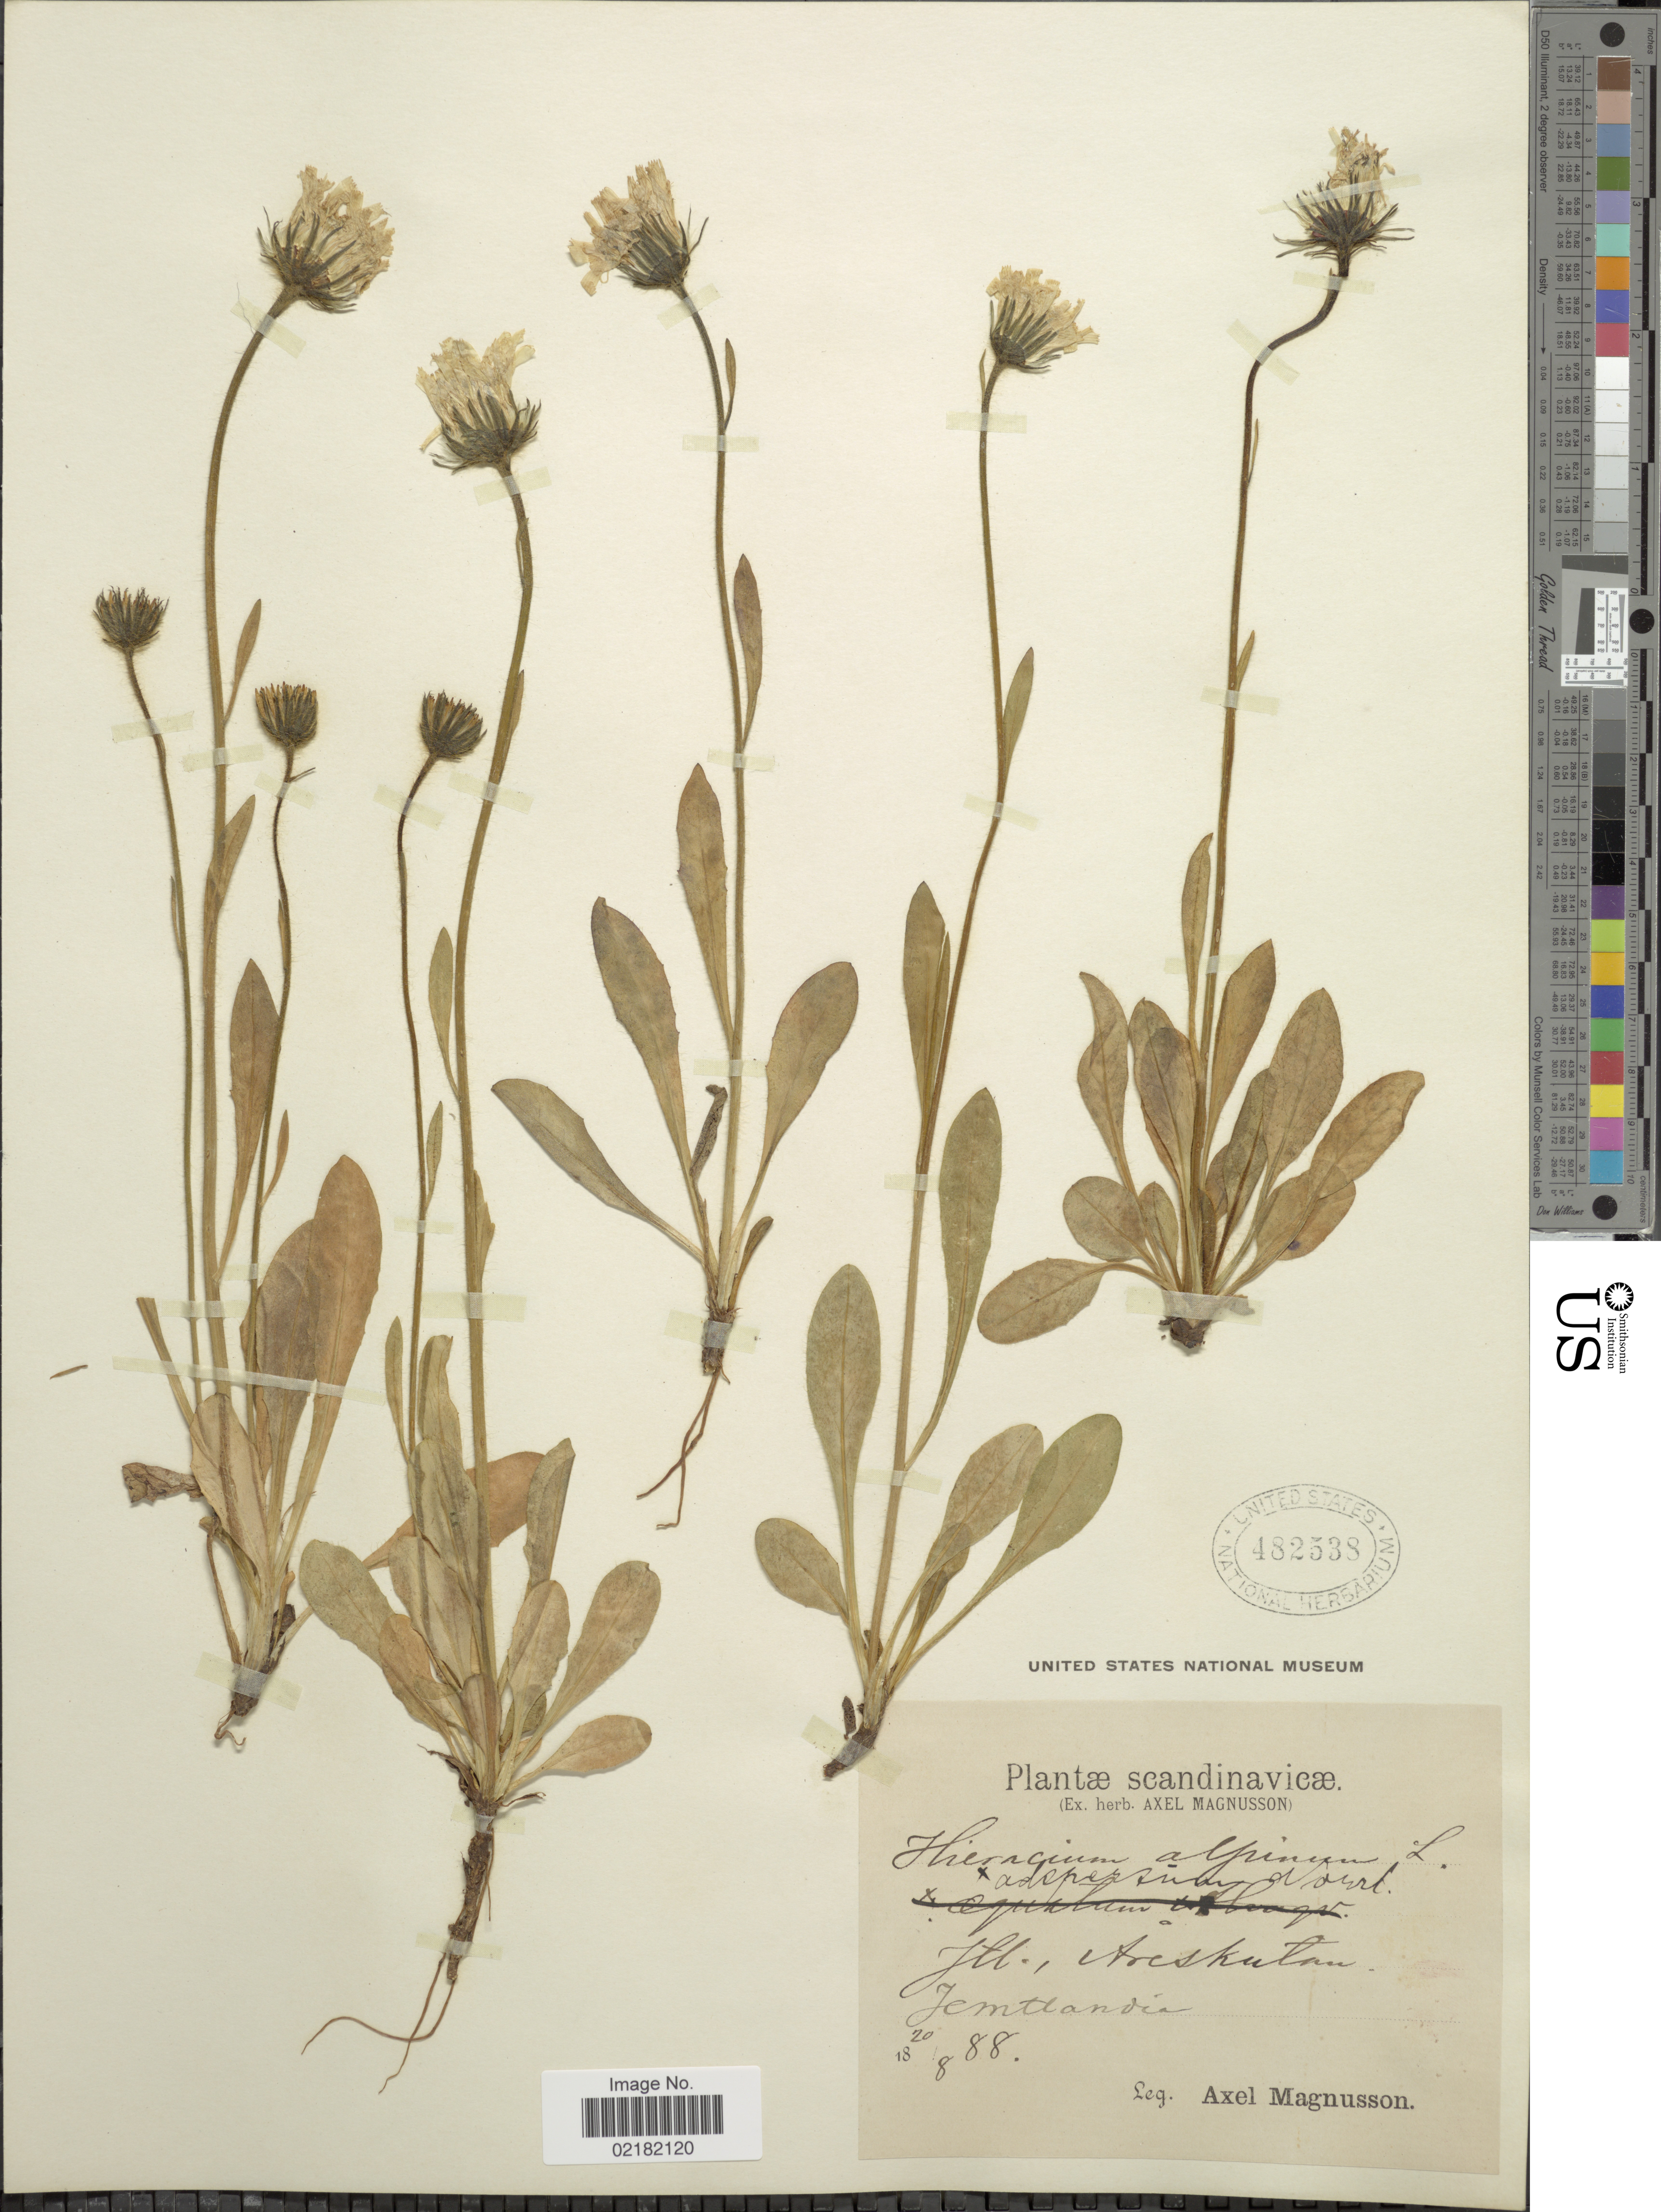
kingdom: Plantae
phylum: Tracheophyta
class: Magnoliopsida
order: Asterales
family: Asteraceae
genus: Hieracium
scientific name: Hieracium alpinum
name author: L.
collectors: A. Magnusson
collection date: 1888-08-20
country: Sweden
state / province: Jämtland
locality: Scandinavicae, Jemtlandia, Jtl., Areskutan.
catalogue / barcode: US 482538